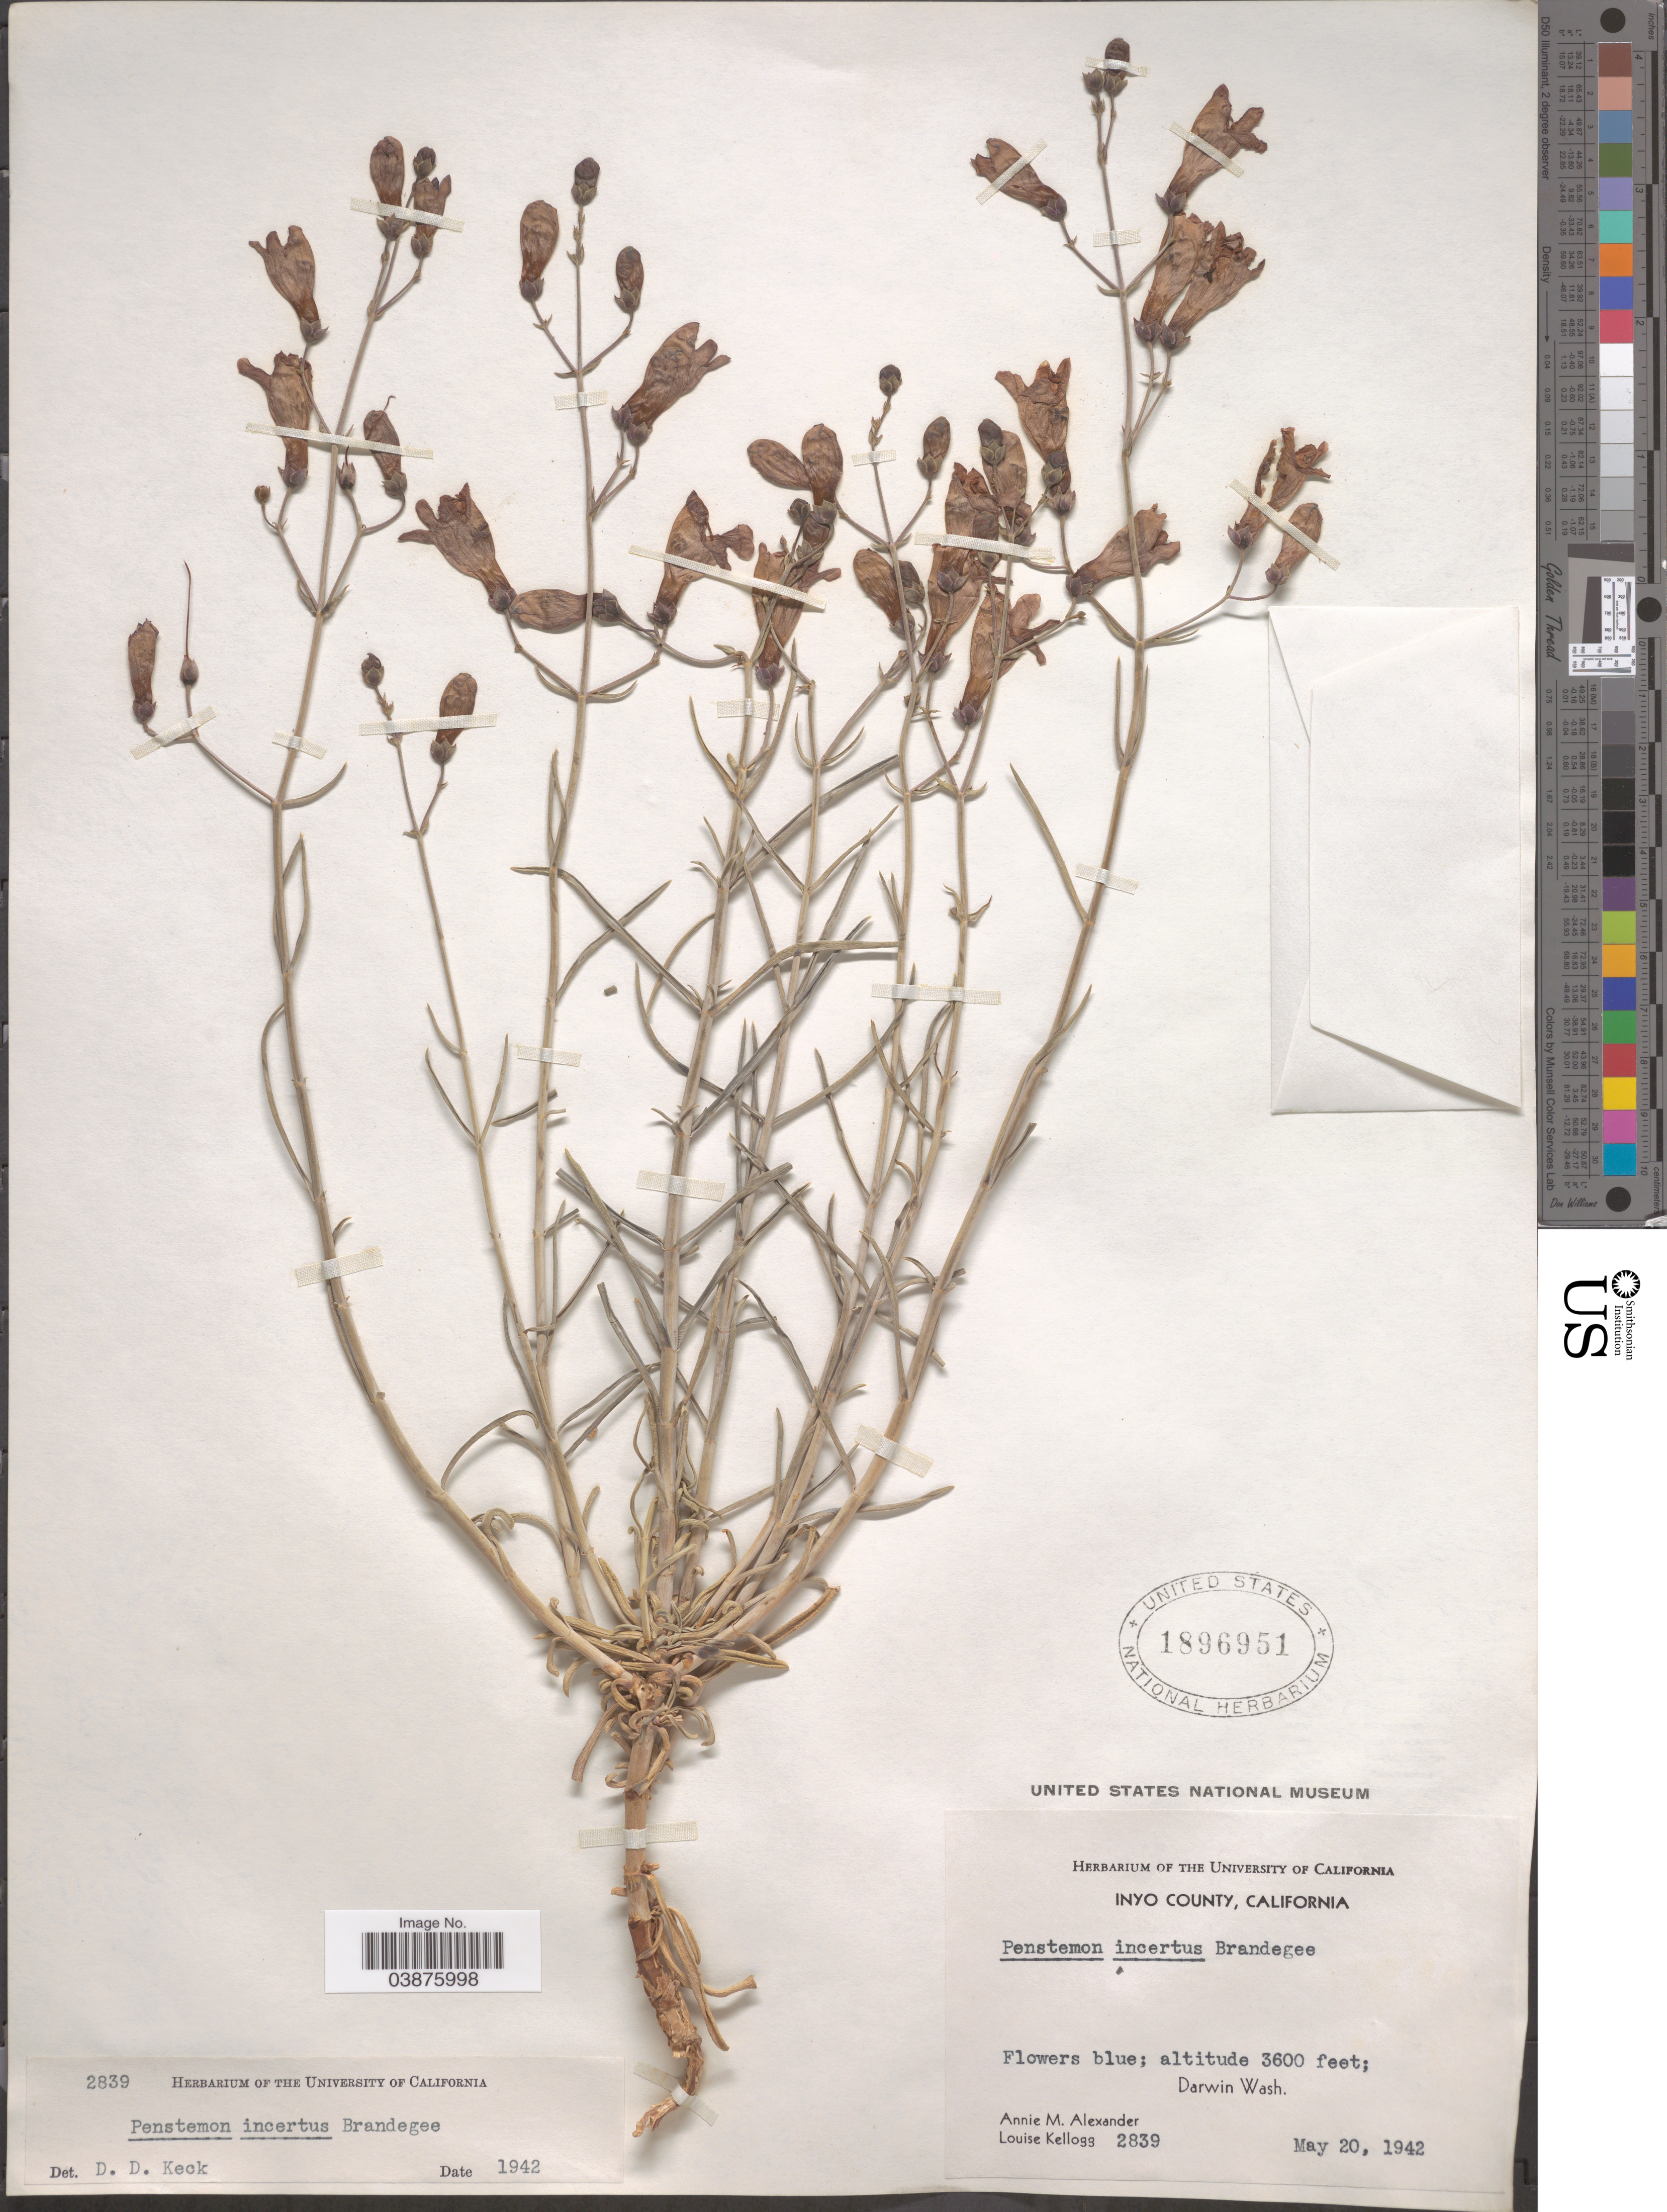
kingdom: Plantae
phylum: Tracheophyta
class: Magnoliopsida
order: Lamiales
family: Plantaginaceae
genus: Penstemon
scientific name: Penstemon incertus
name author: Brandegee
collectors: A. M. Alexander & L. Kellogg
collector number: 2839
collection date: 1942-05-20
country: United States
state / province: California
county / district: Inyo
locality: Inyo County. Darwin Wash.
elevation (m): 1097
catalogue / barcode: US 1896951